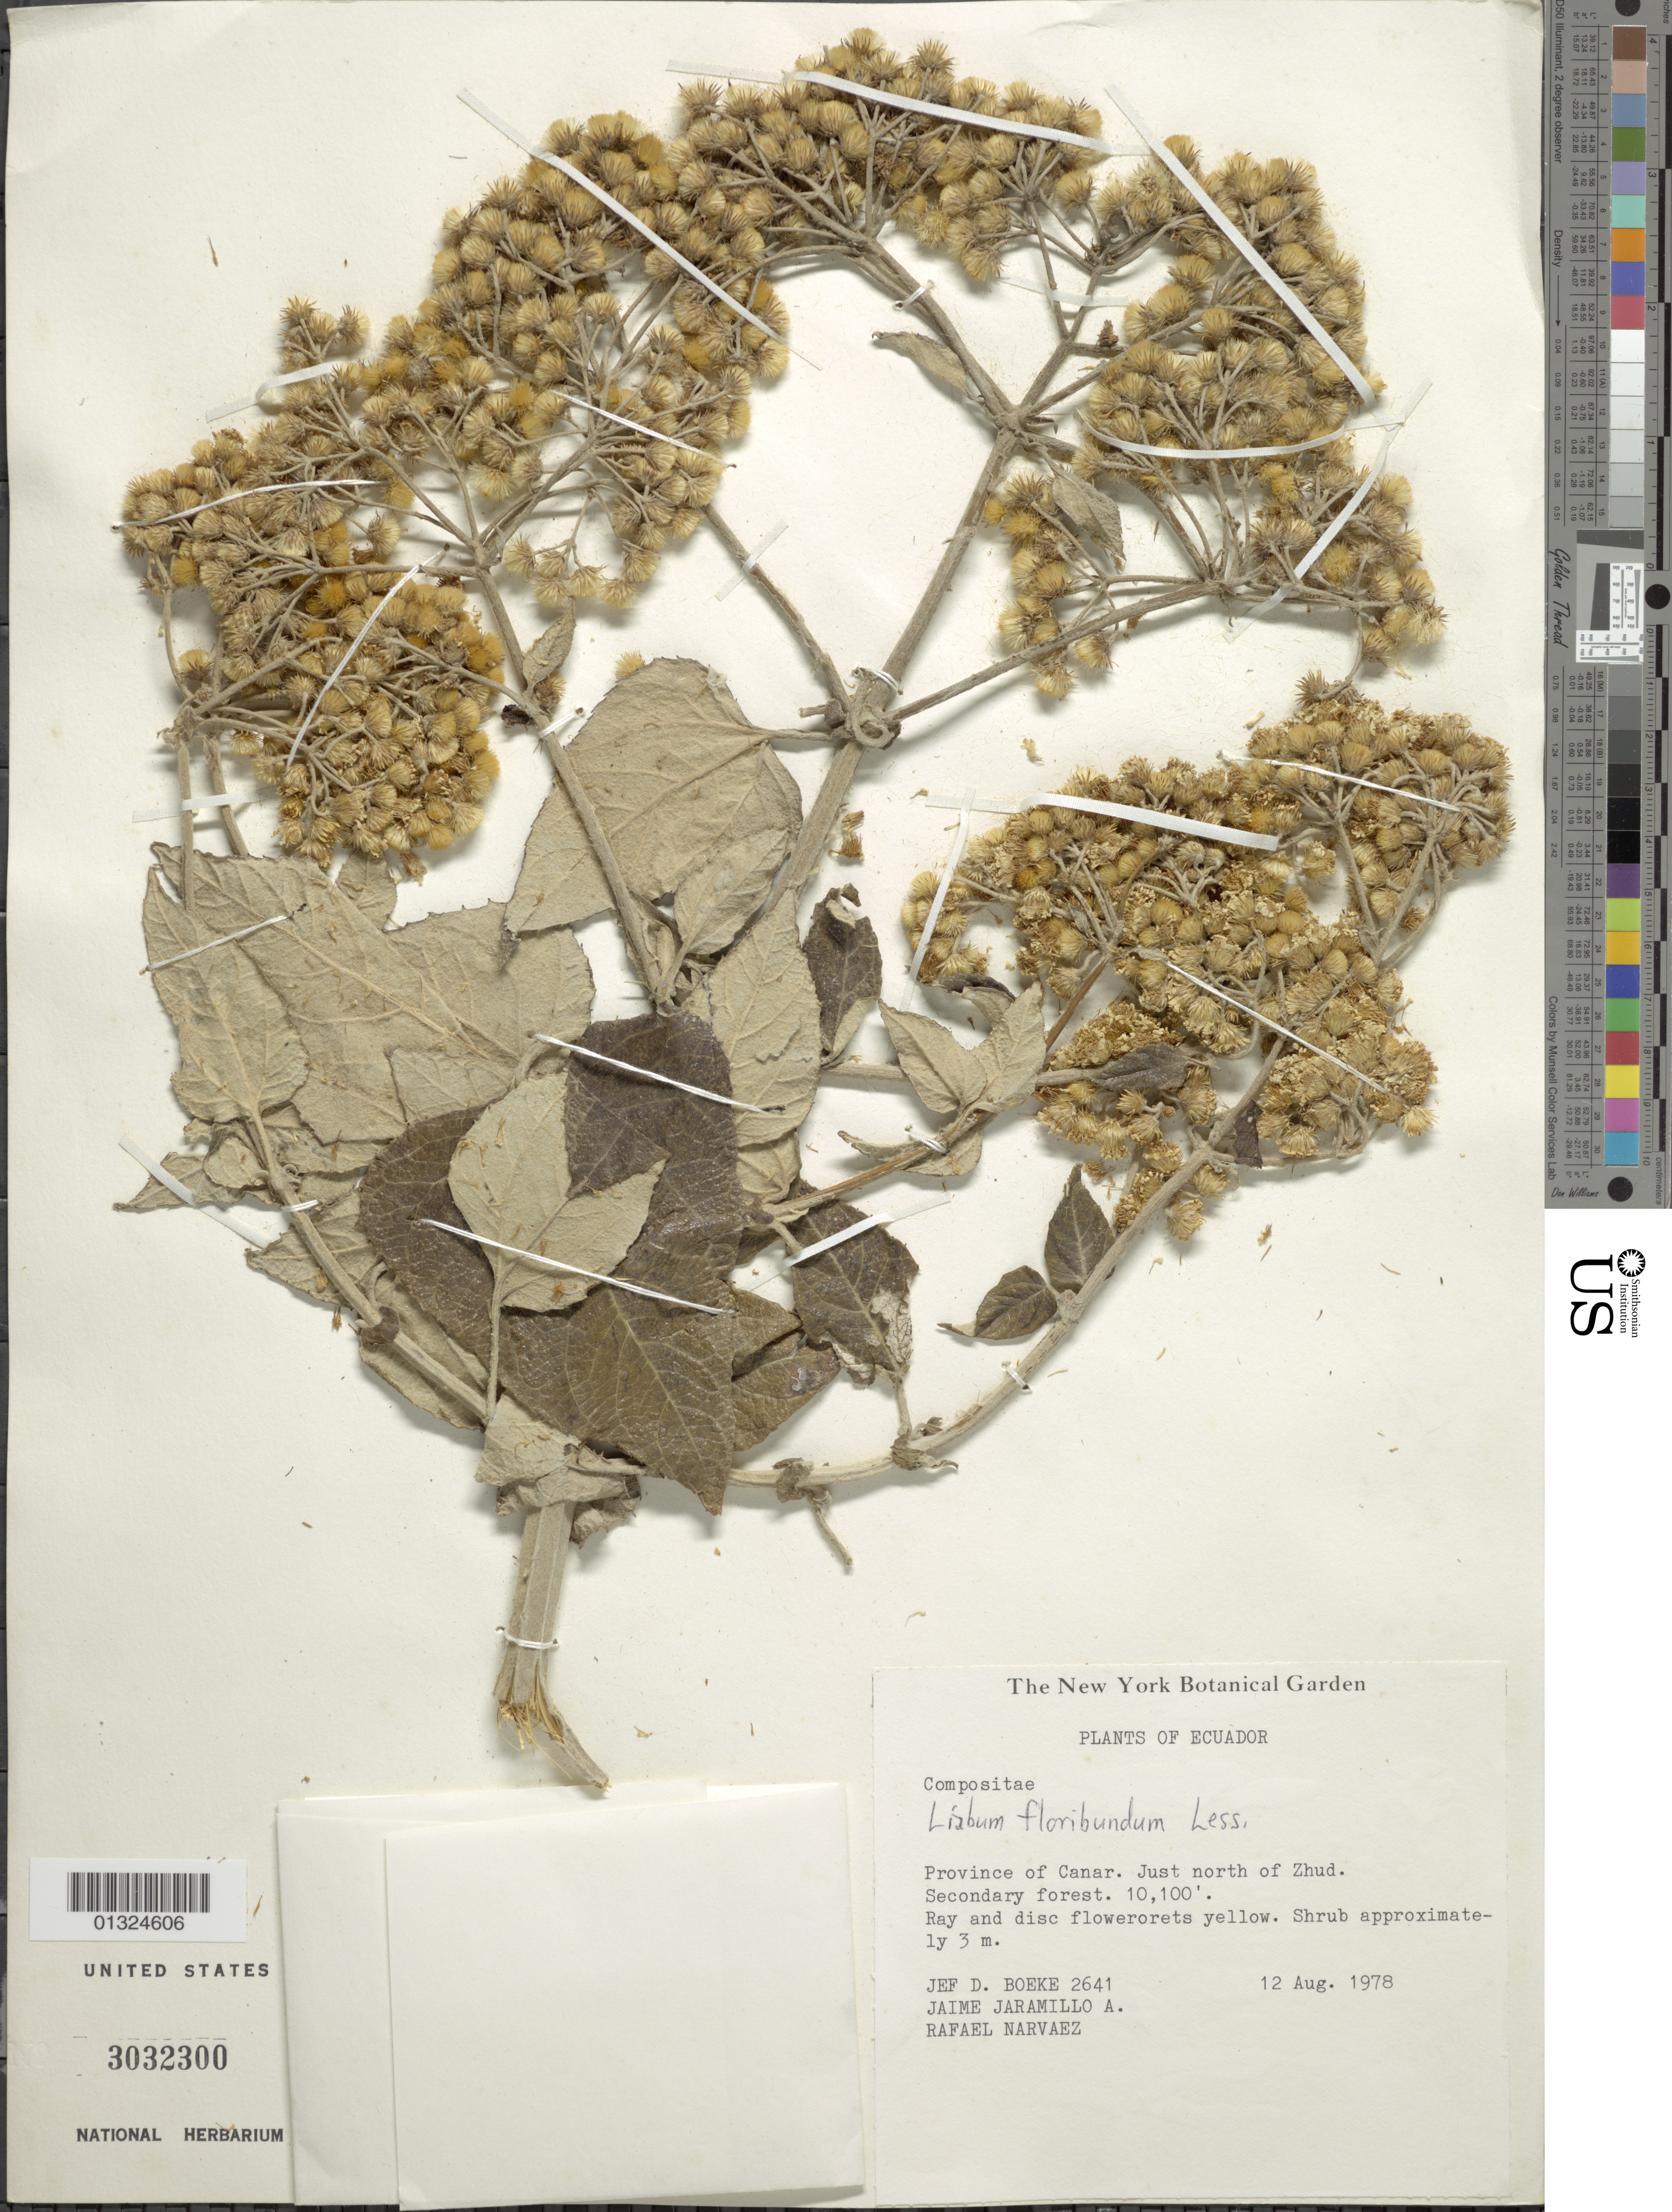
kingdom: Plantae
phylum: Tracheophyta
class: Magnoliopsida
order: Asterales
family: Asteraceae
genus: Liabum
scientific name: Liabum floribundum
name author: Less.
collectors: J. D. Boeke, J. L. Jaramillo & R. Narváez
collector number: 2641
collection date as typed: Aug 12 1978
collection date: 1978-08-12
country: Ecuador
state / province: Cañar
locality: Revendado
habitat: Secondary forest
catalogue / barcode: US 3032300